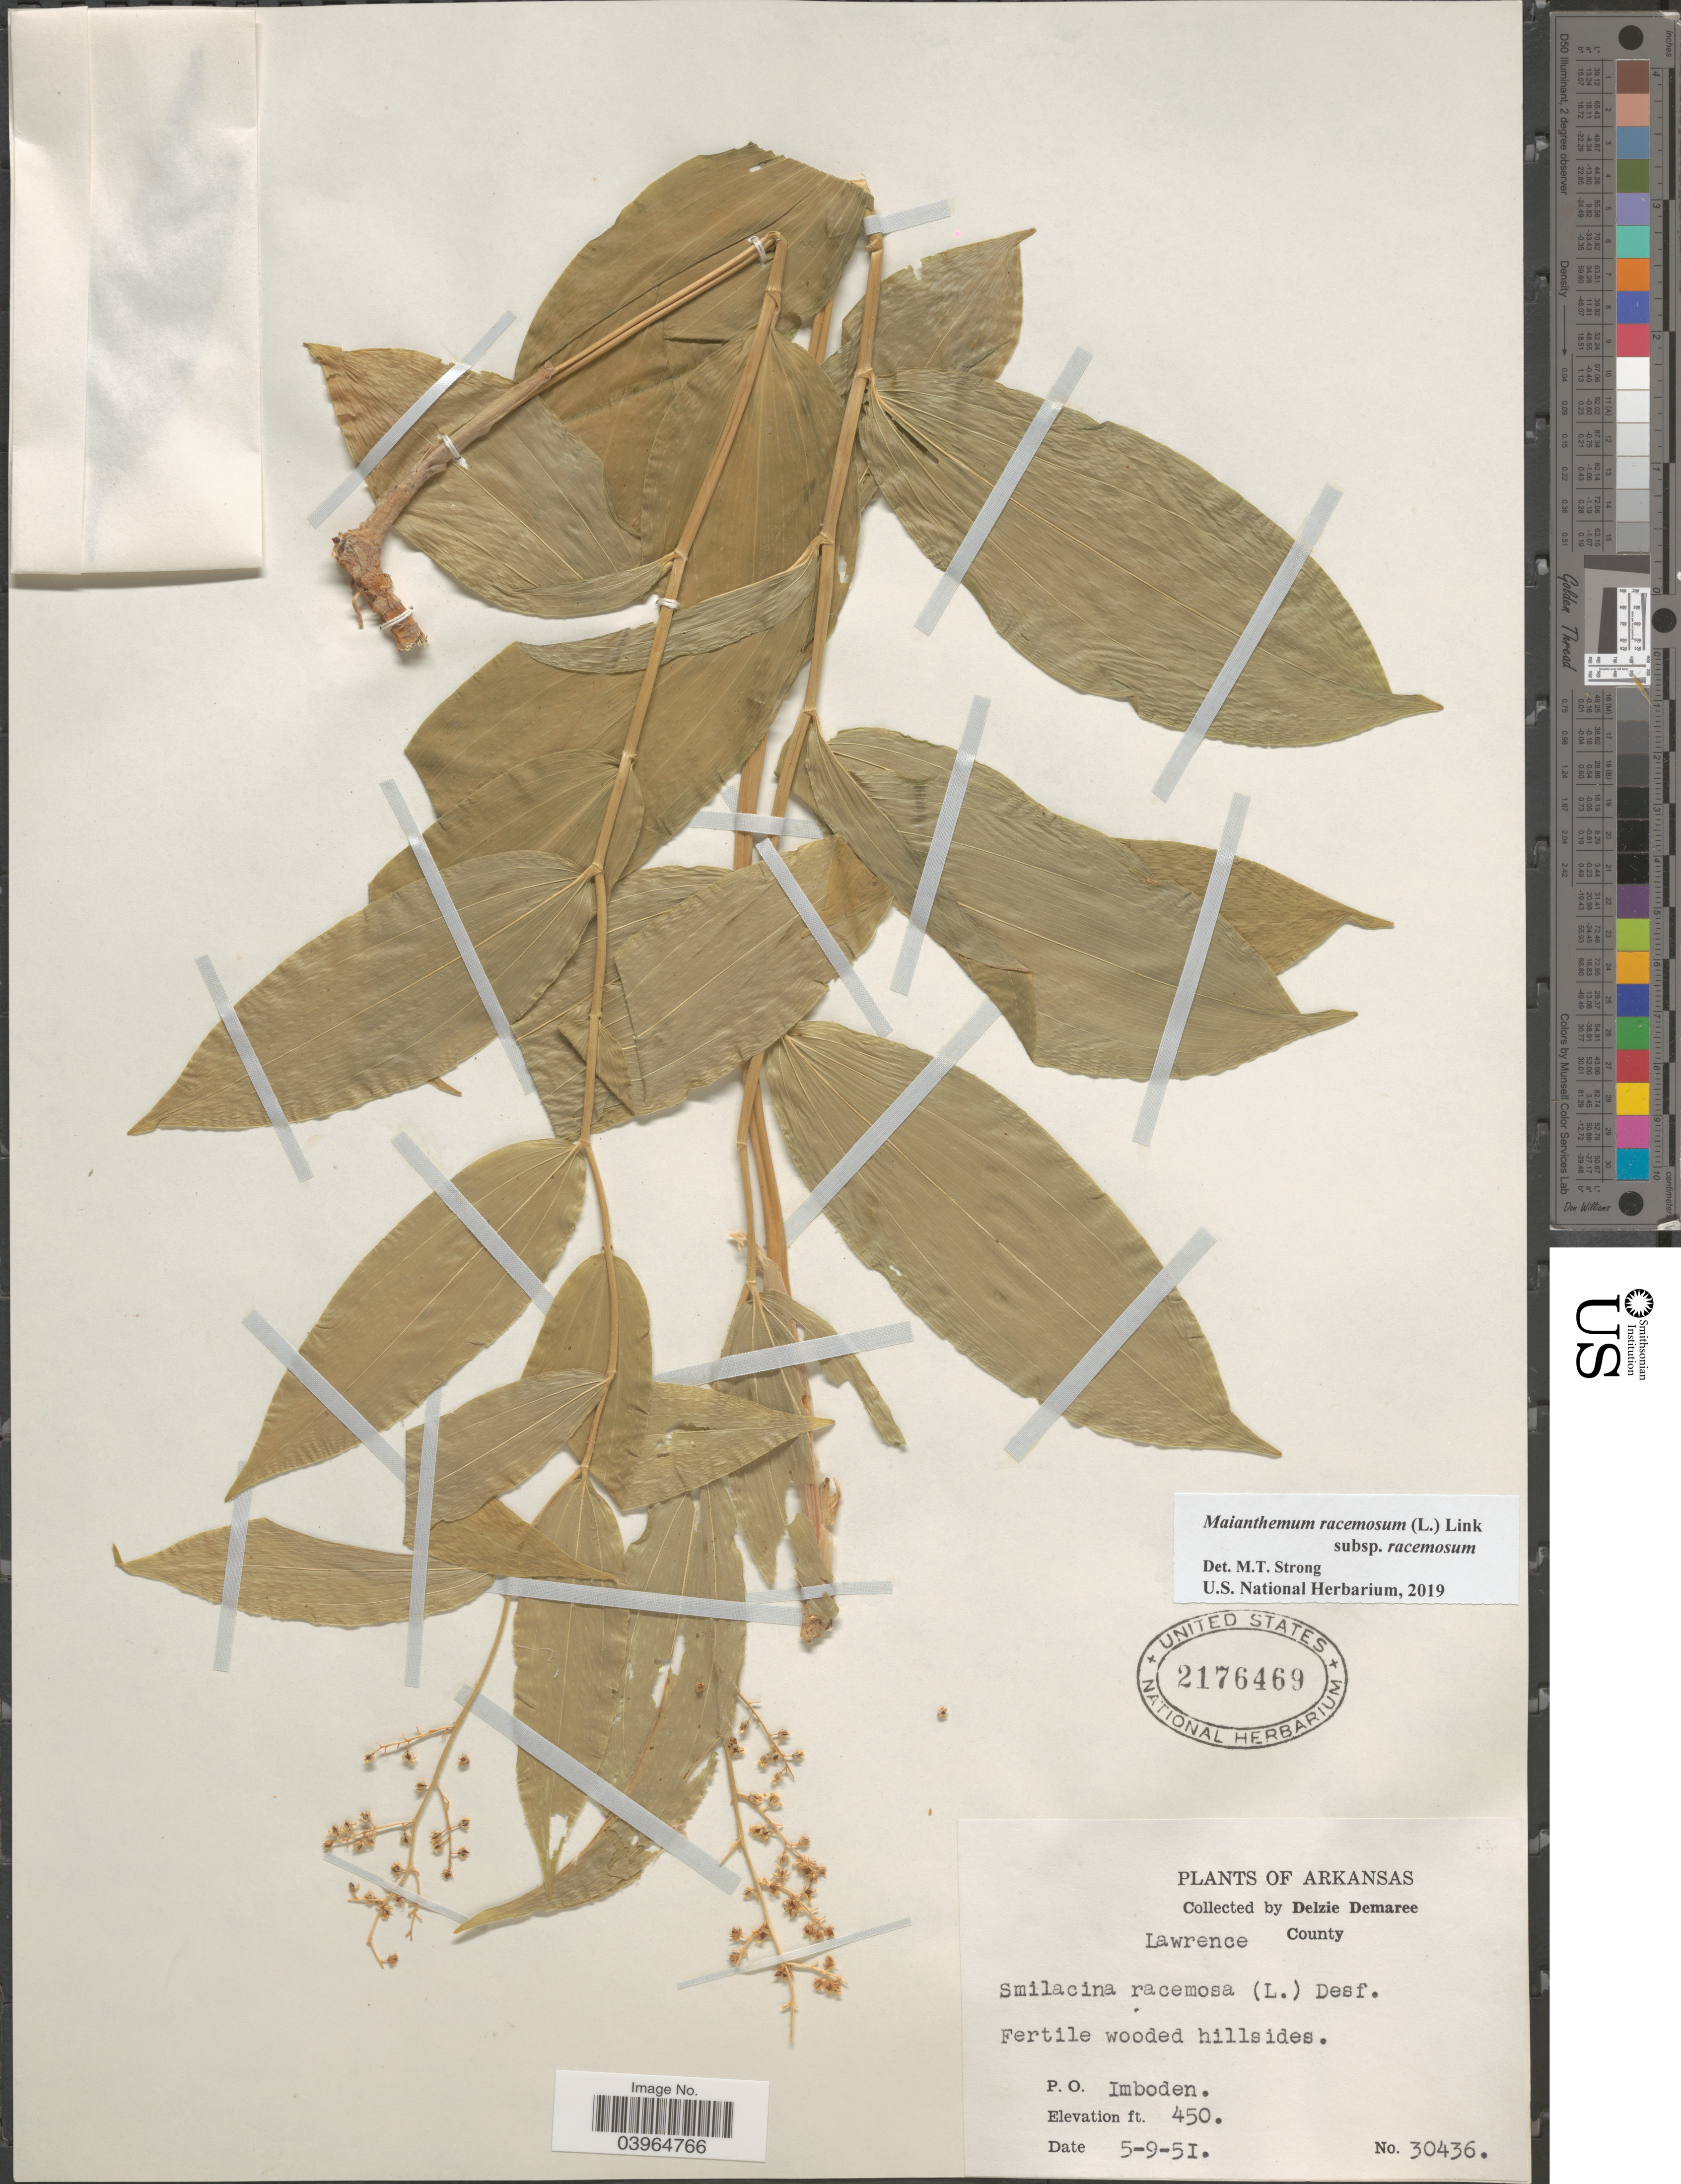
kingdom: Plantae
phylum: Tracheophyta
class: Liliopsida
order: Asparagales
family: Asparagaceae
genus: Maianthemum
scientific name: Maianthemum racemosum subsp. racemosum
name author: (L.) Link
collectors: D. Demaree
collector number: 30436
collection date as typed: Transcribed d/m/y: 9/5/51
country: United States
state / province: Arkansas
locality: Lawrence County. P.O. Imboden.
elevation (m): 137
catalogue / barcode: US 2176469